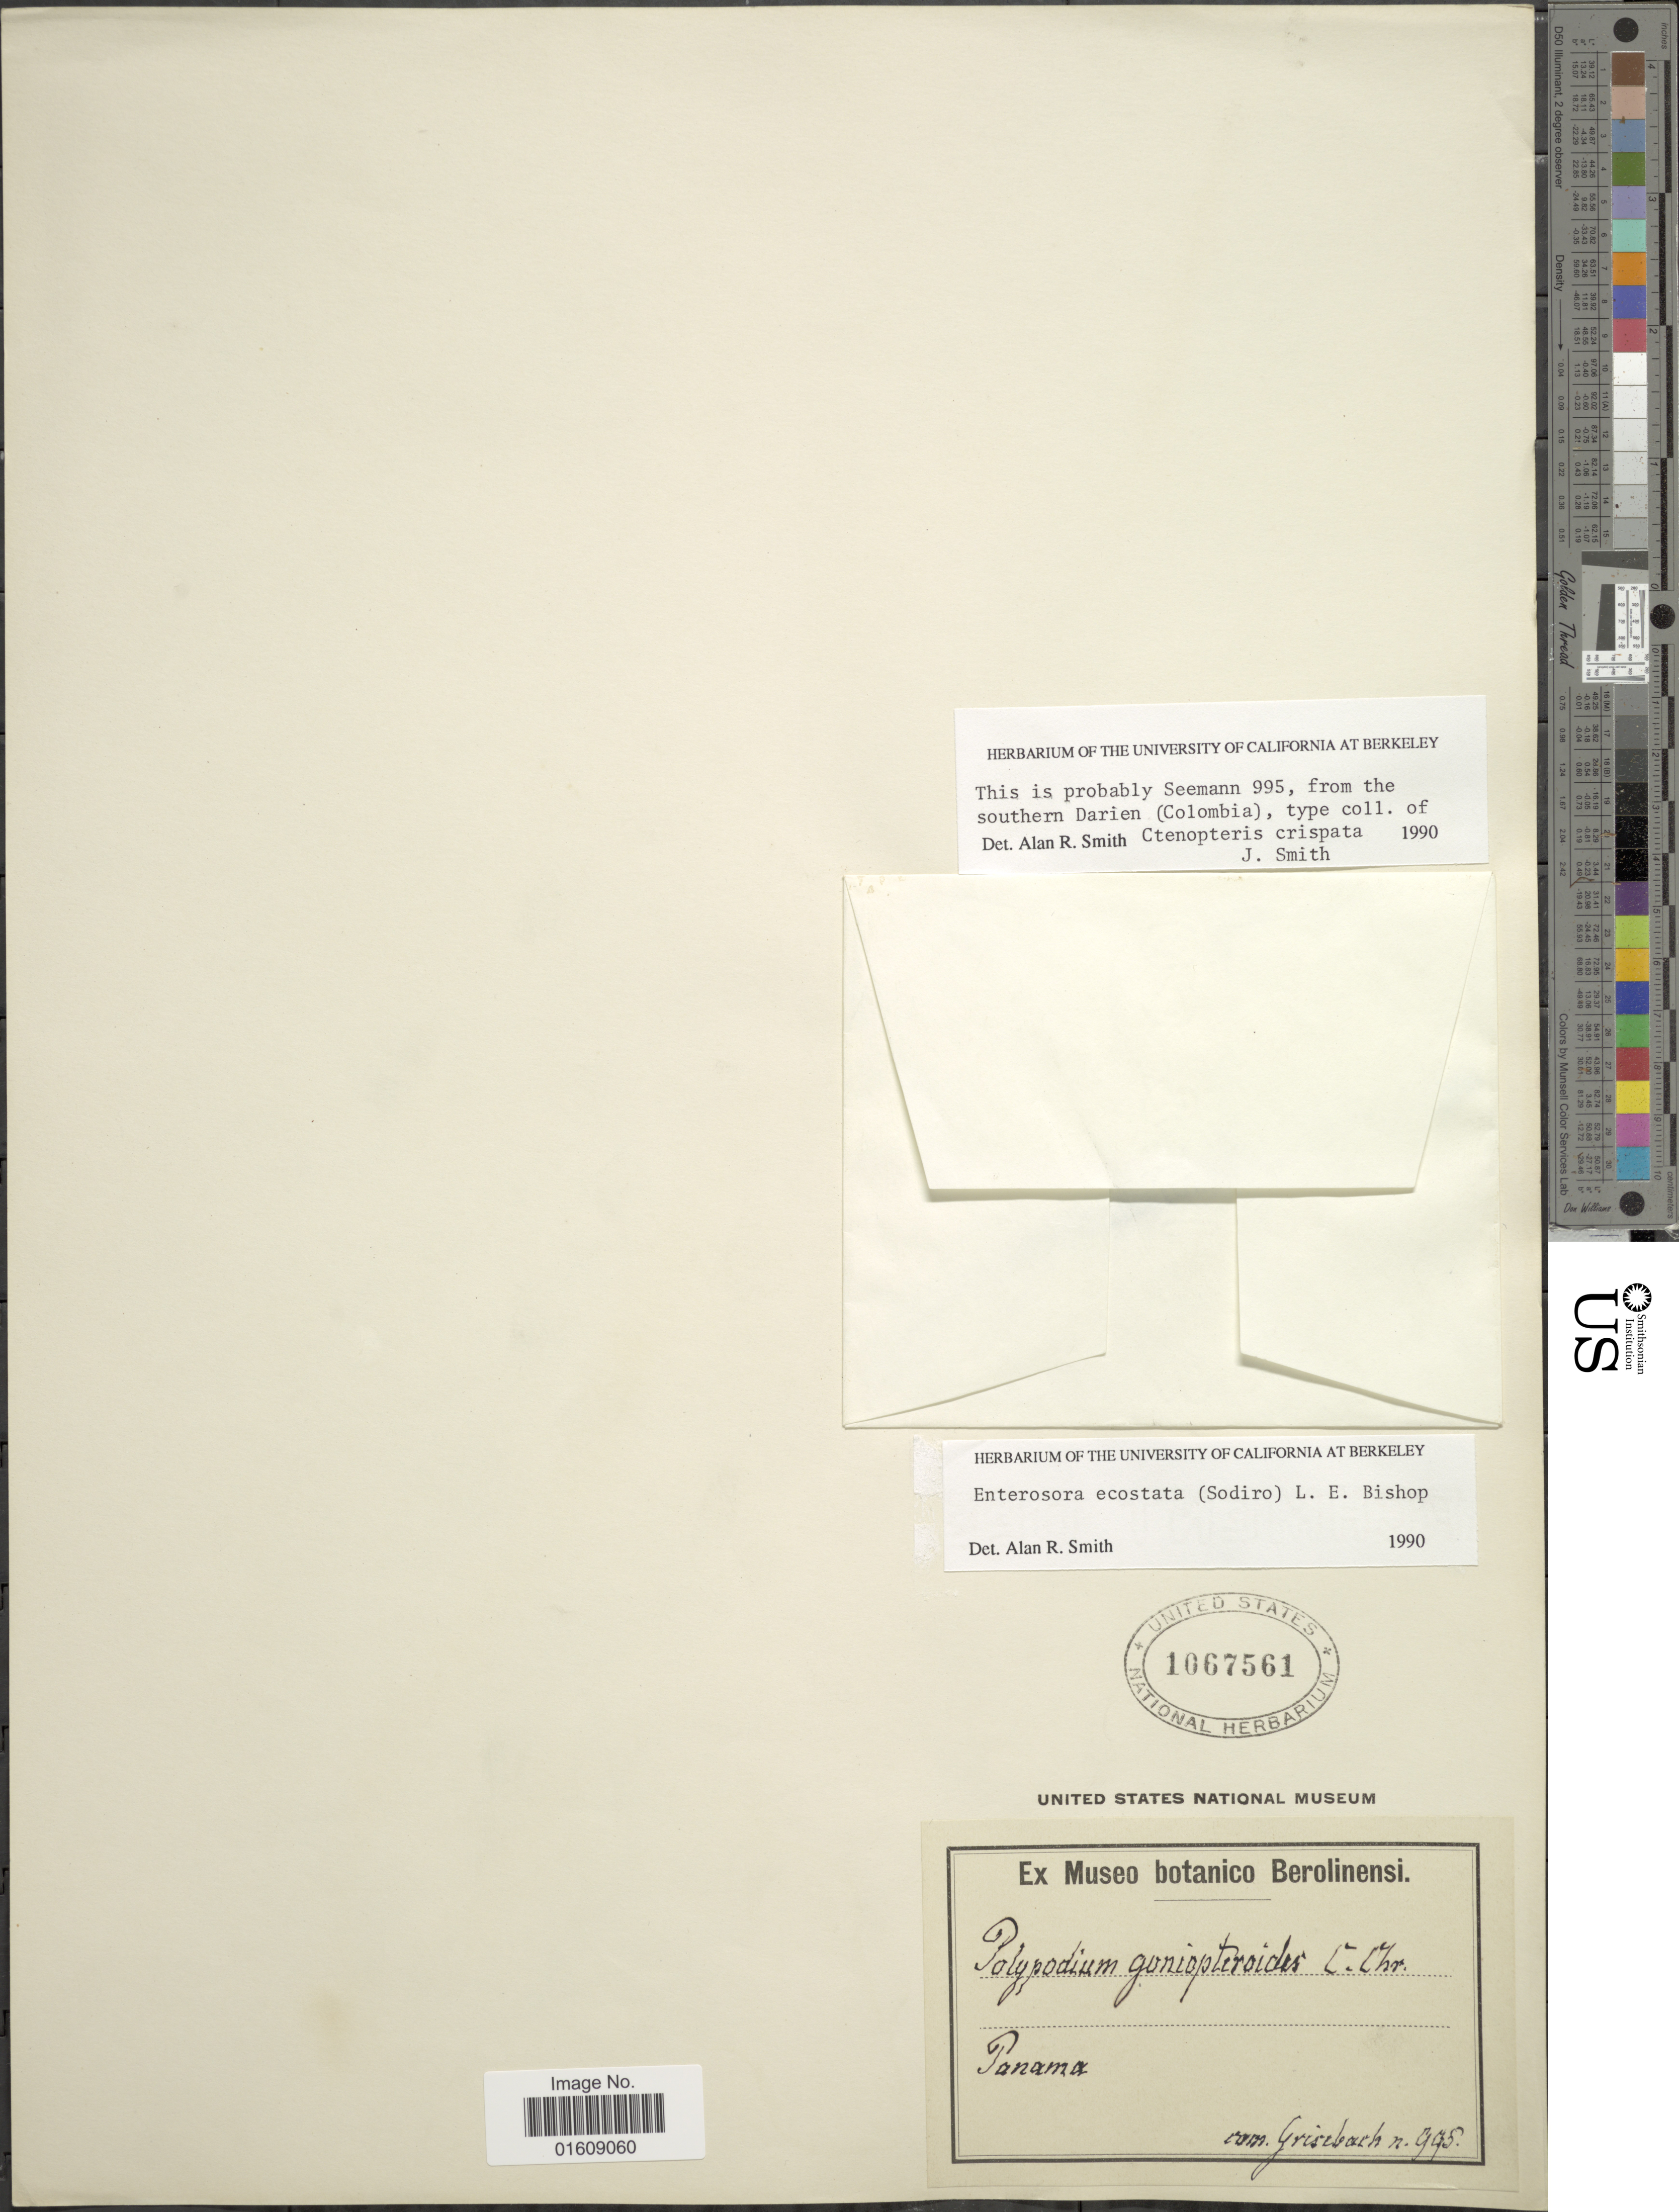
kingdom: Plantae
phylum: Tracheophyta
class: Polypodiopsida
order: Polypodiales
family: Polypodiaceae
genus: Enterosora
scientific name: Enterosora ecostata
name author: (Sodiro) L.E. Bishop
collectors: A. H. R. Grisebach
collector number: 995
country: Panama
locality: Panama.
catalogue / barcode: US 1067561